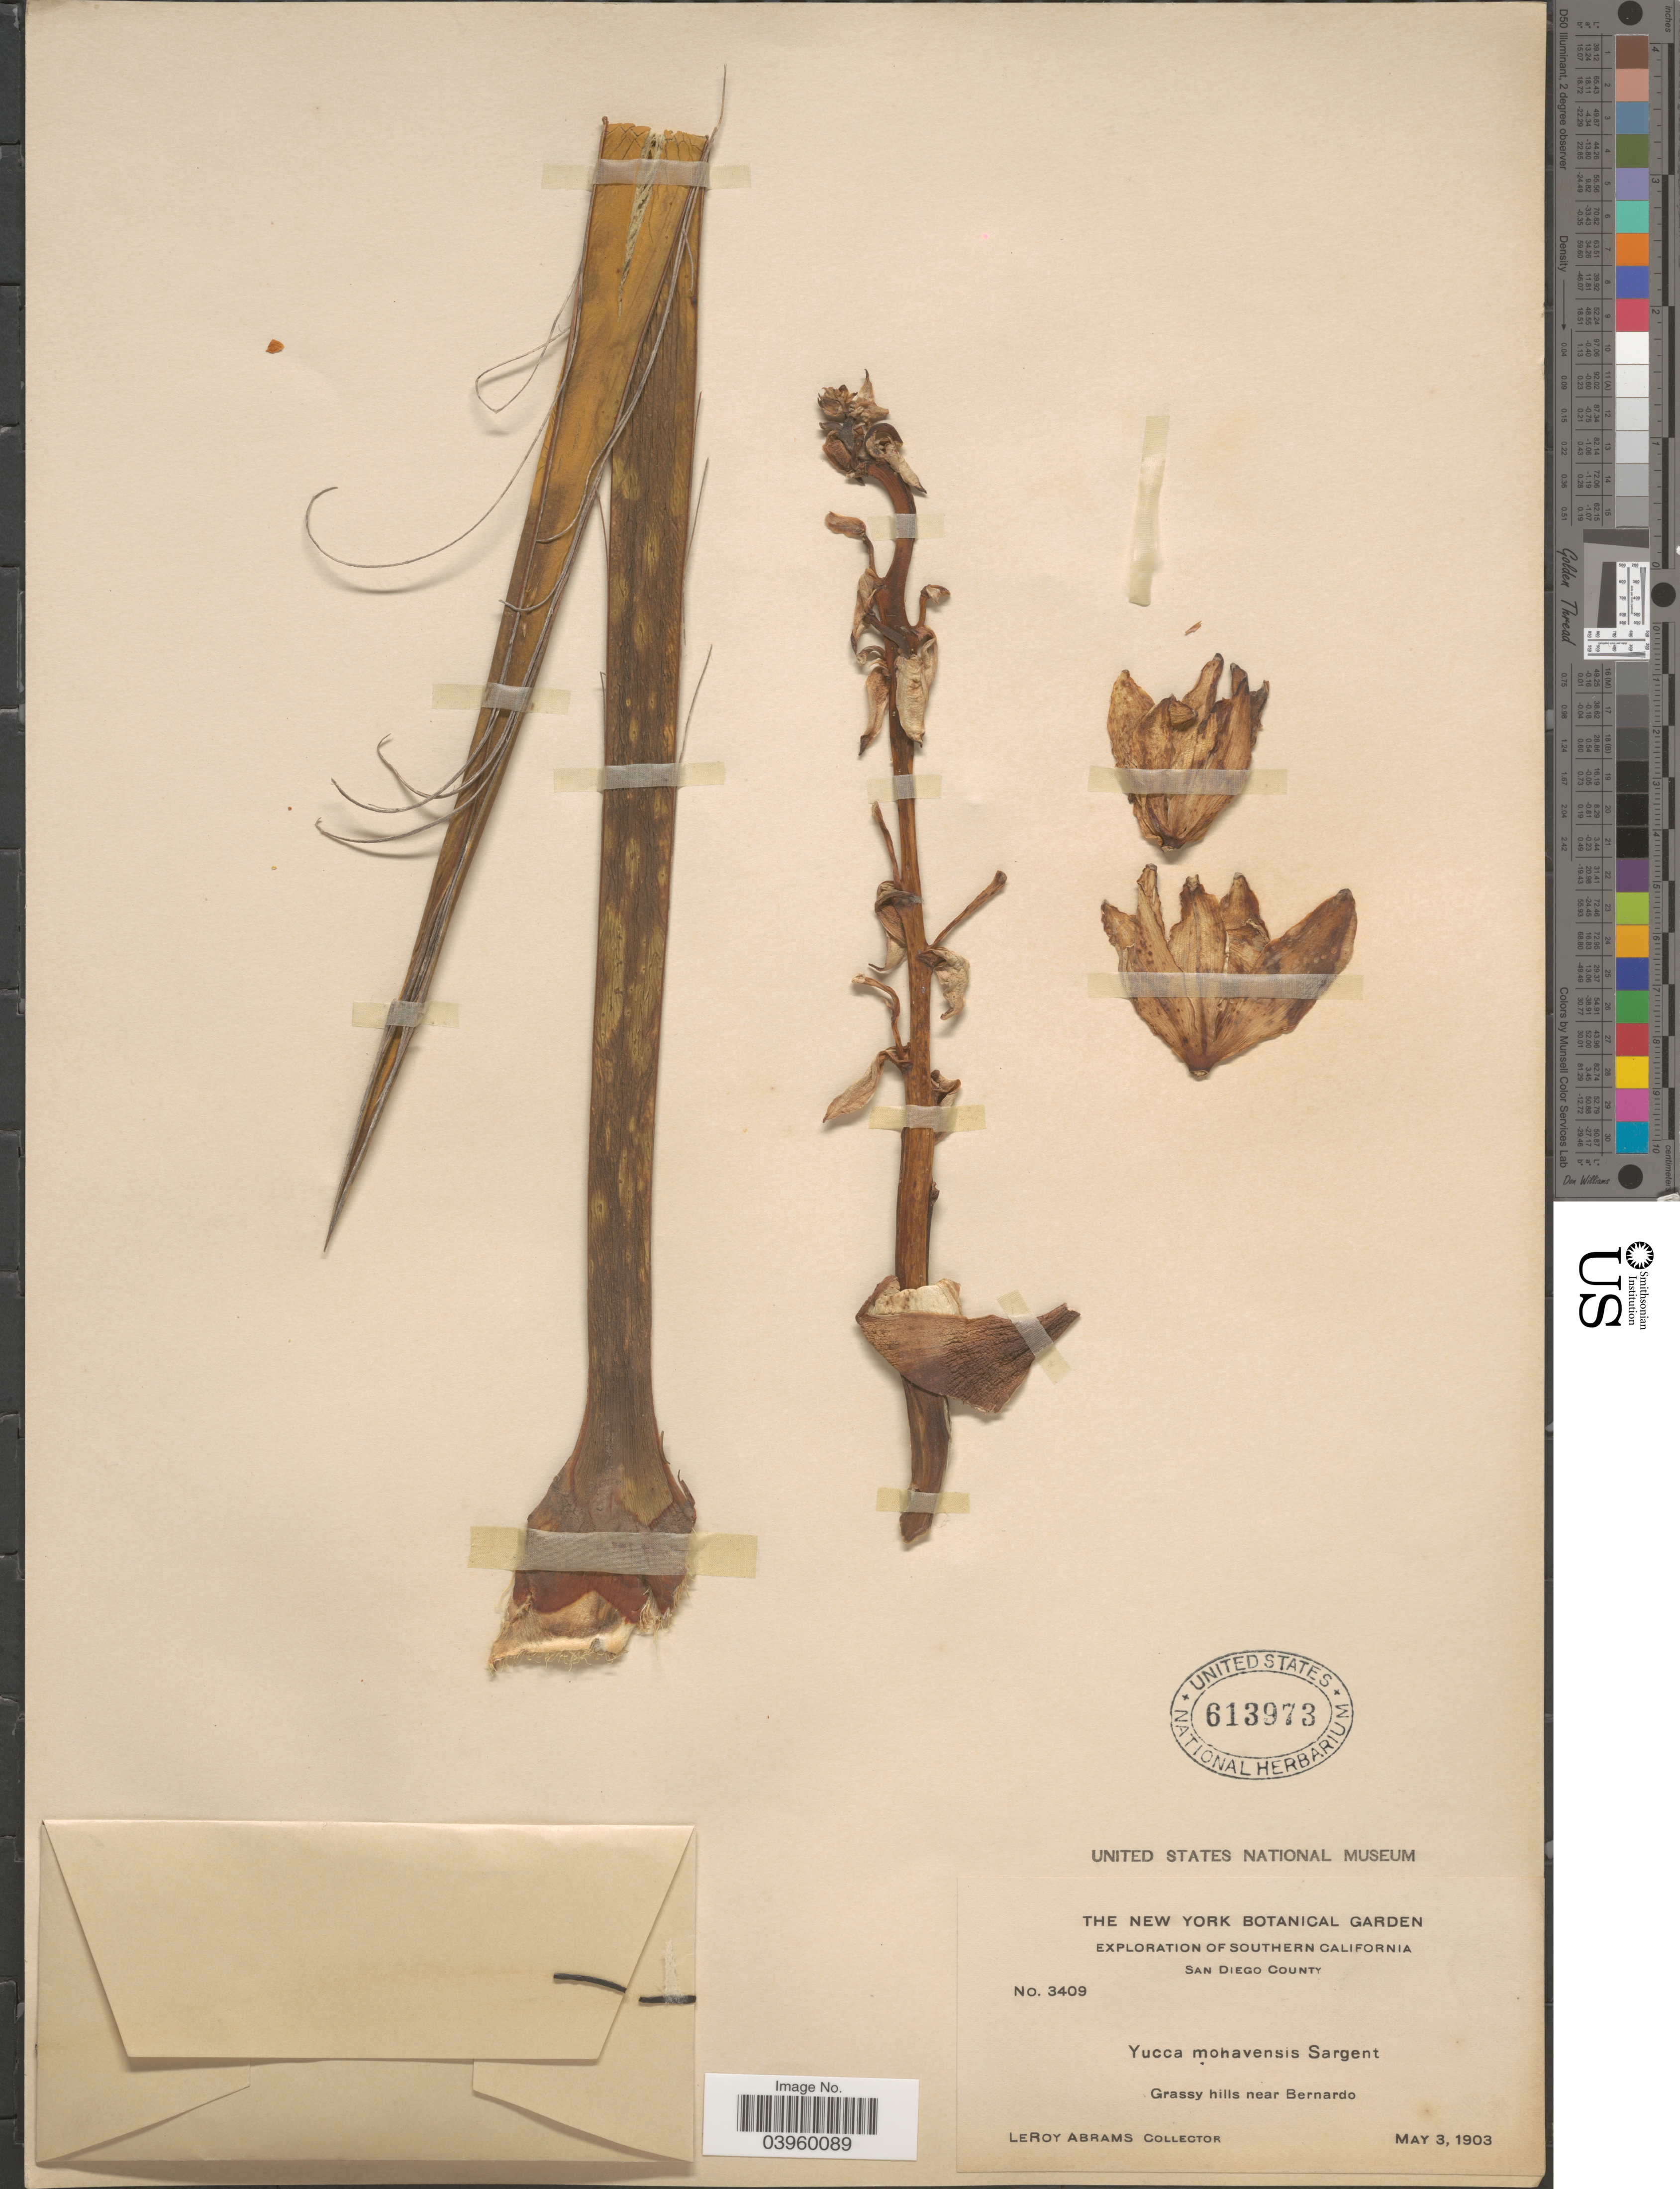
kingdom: Plantae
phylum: Tracheophyta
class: Liliopsida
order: Asparagales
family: Asparagaceae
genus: Yucca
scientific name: Yucca schidigera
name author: Roezl ex Ortgies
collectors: L. Abrams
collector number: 3409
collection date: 1903-05-03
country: United States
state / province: California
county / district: San Diego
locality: Southern California. San Diego County. Grassy hills neart Bernardo.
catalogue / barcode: US 613973